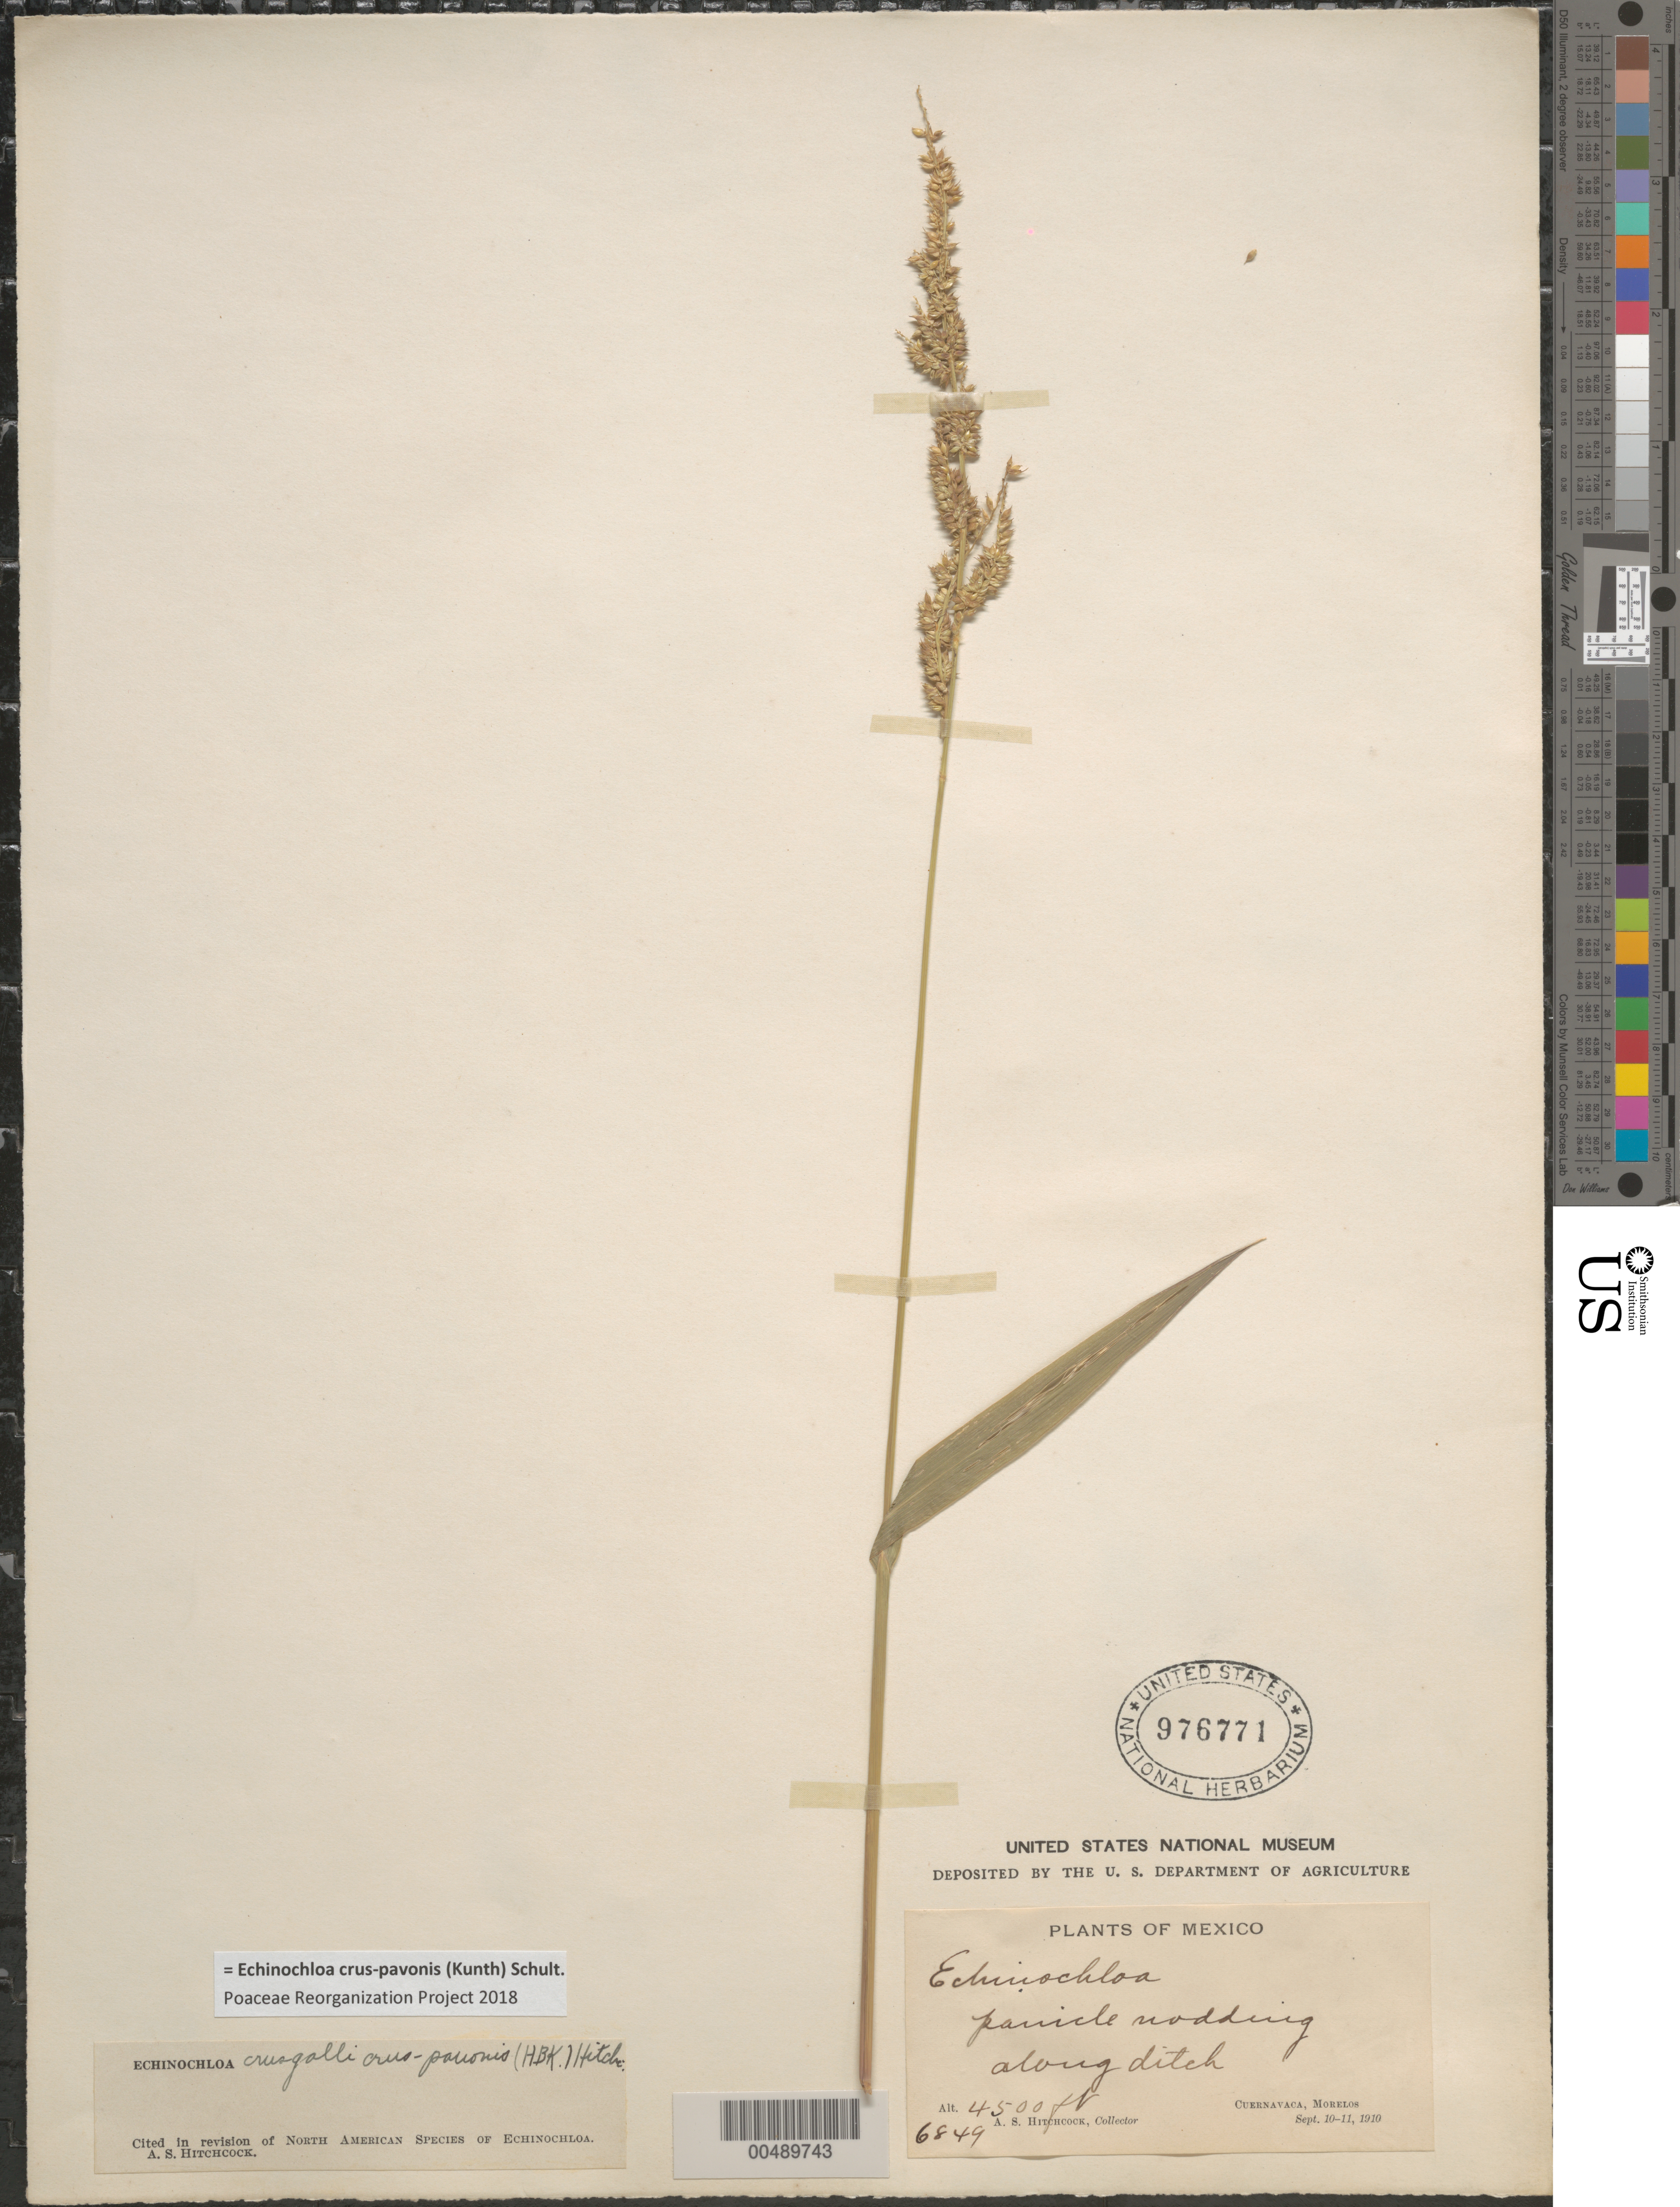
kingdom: Plantae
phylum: Tracheophyta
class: Liliopsida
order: Poales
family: Poaceae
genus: Echinochloa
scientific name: Echinochloa crus-pavonis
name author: (Kunth) Schult.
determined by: Poaceae Reorganization Project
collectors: A. S. Hitchcock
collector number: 6849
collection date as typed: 10 Sep 1910 to 11 Sep 1910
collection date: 1910-09-11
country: Mexico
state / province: Morelos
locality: Cuernavaca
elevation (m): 1372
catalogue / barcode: US 976771